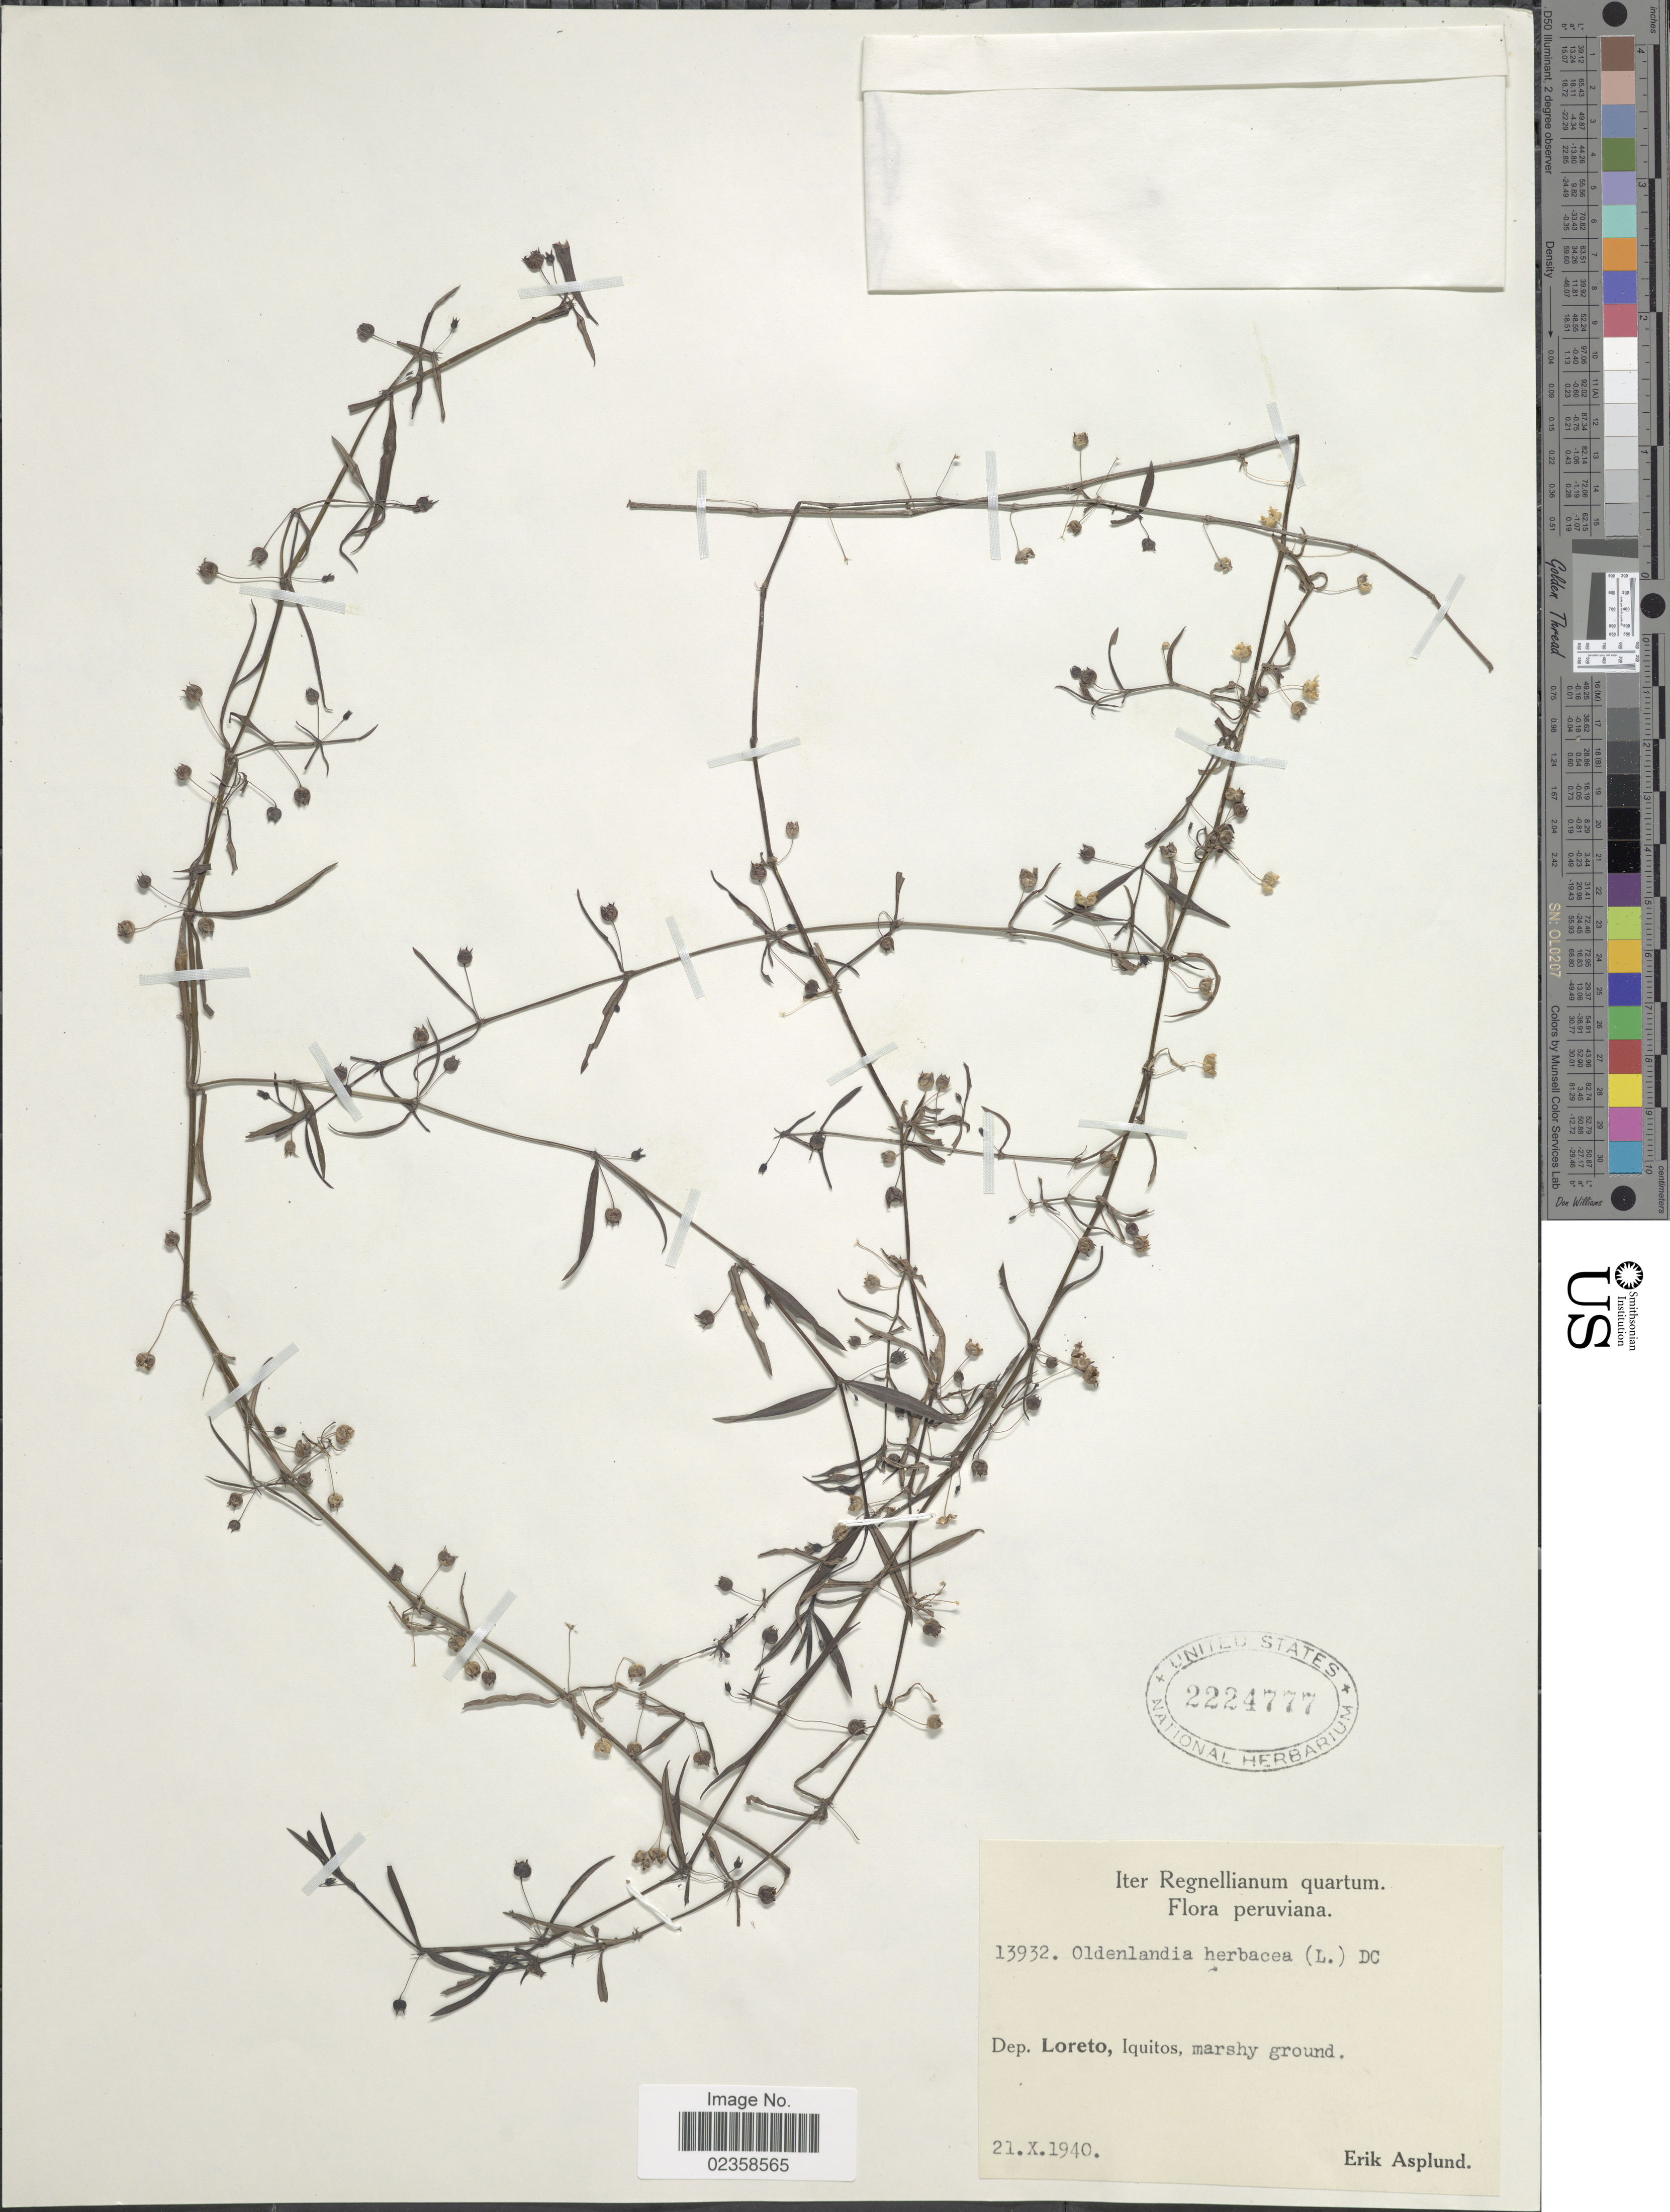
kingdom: Plantae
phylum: Tracheophyta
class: Magnoliopsida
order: Gentianales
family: Rubiaceae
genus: Oldenlandia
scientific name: Oldenlandia herbacea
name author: (L.) Roxb.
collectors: E. Asplund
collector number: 13932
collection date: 1940-10-21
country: Peru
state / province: Loreto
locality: Dep. Loreto, Iquitos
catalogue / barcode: US 224777